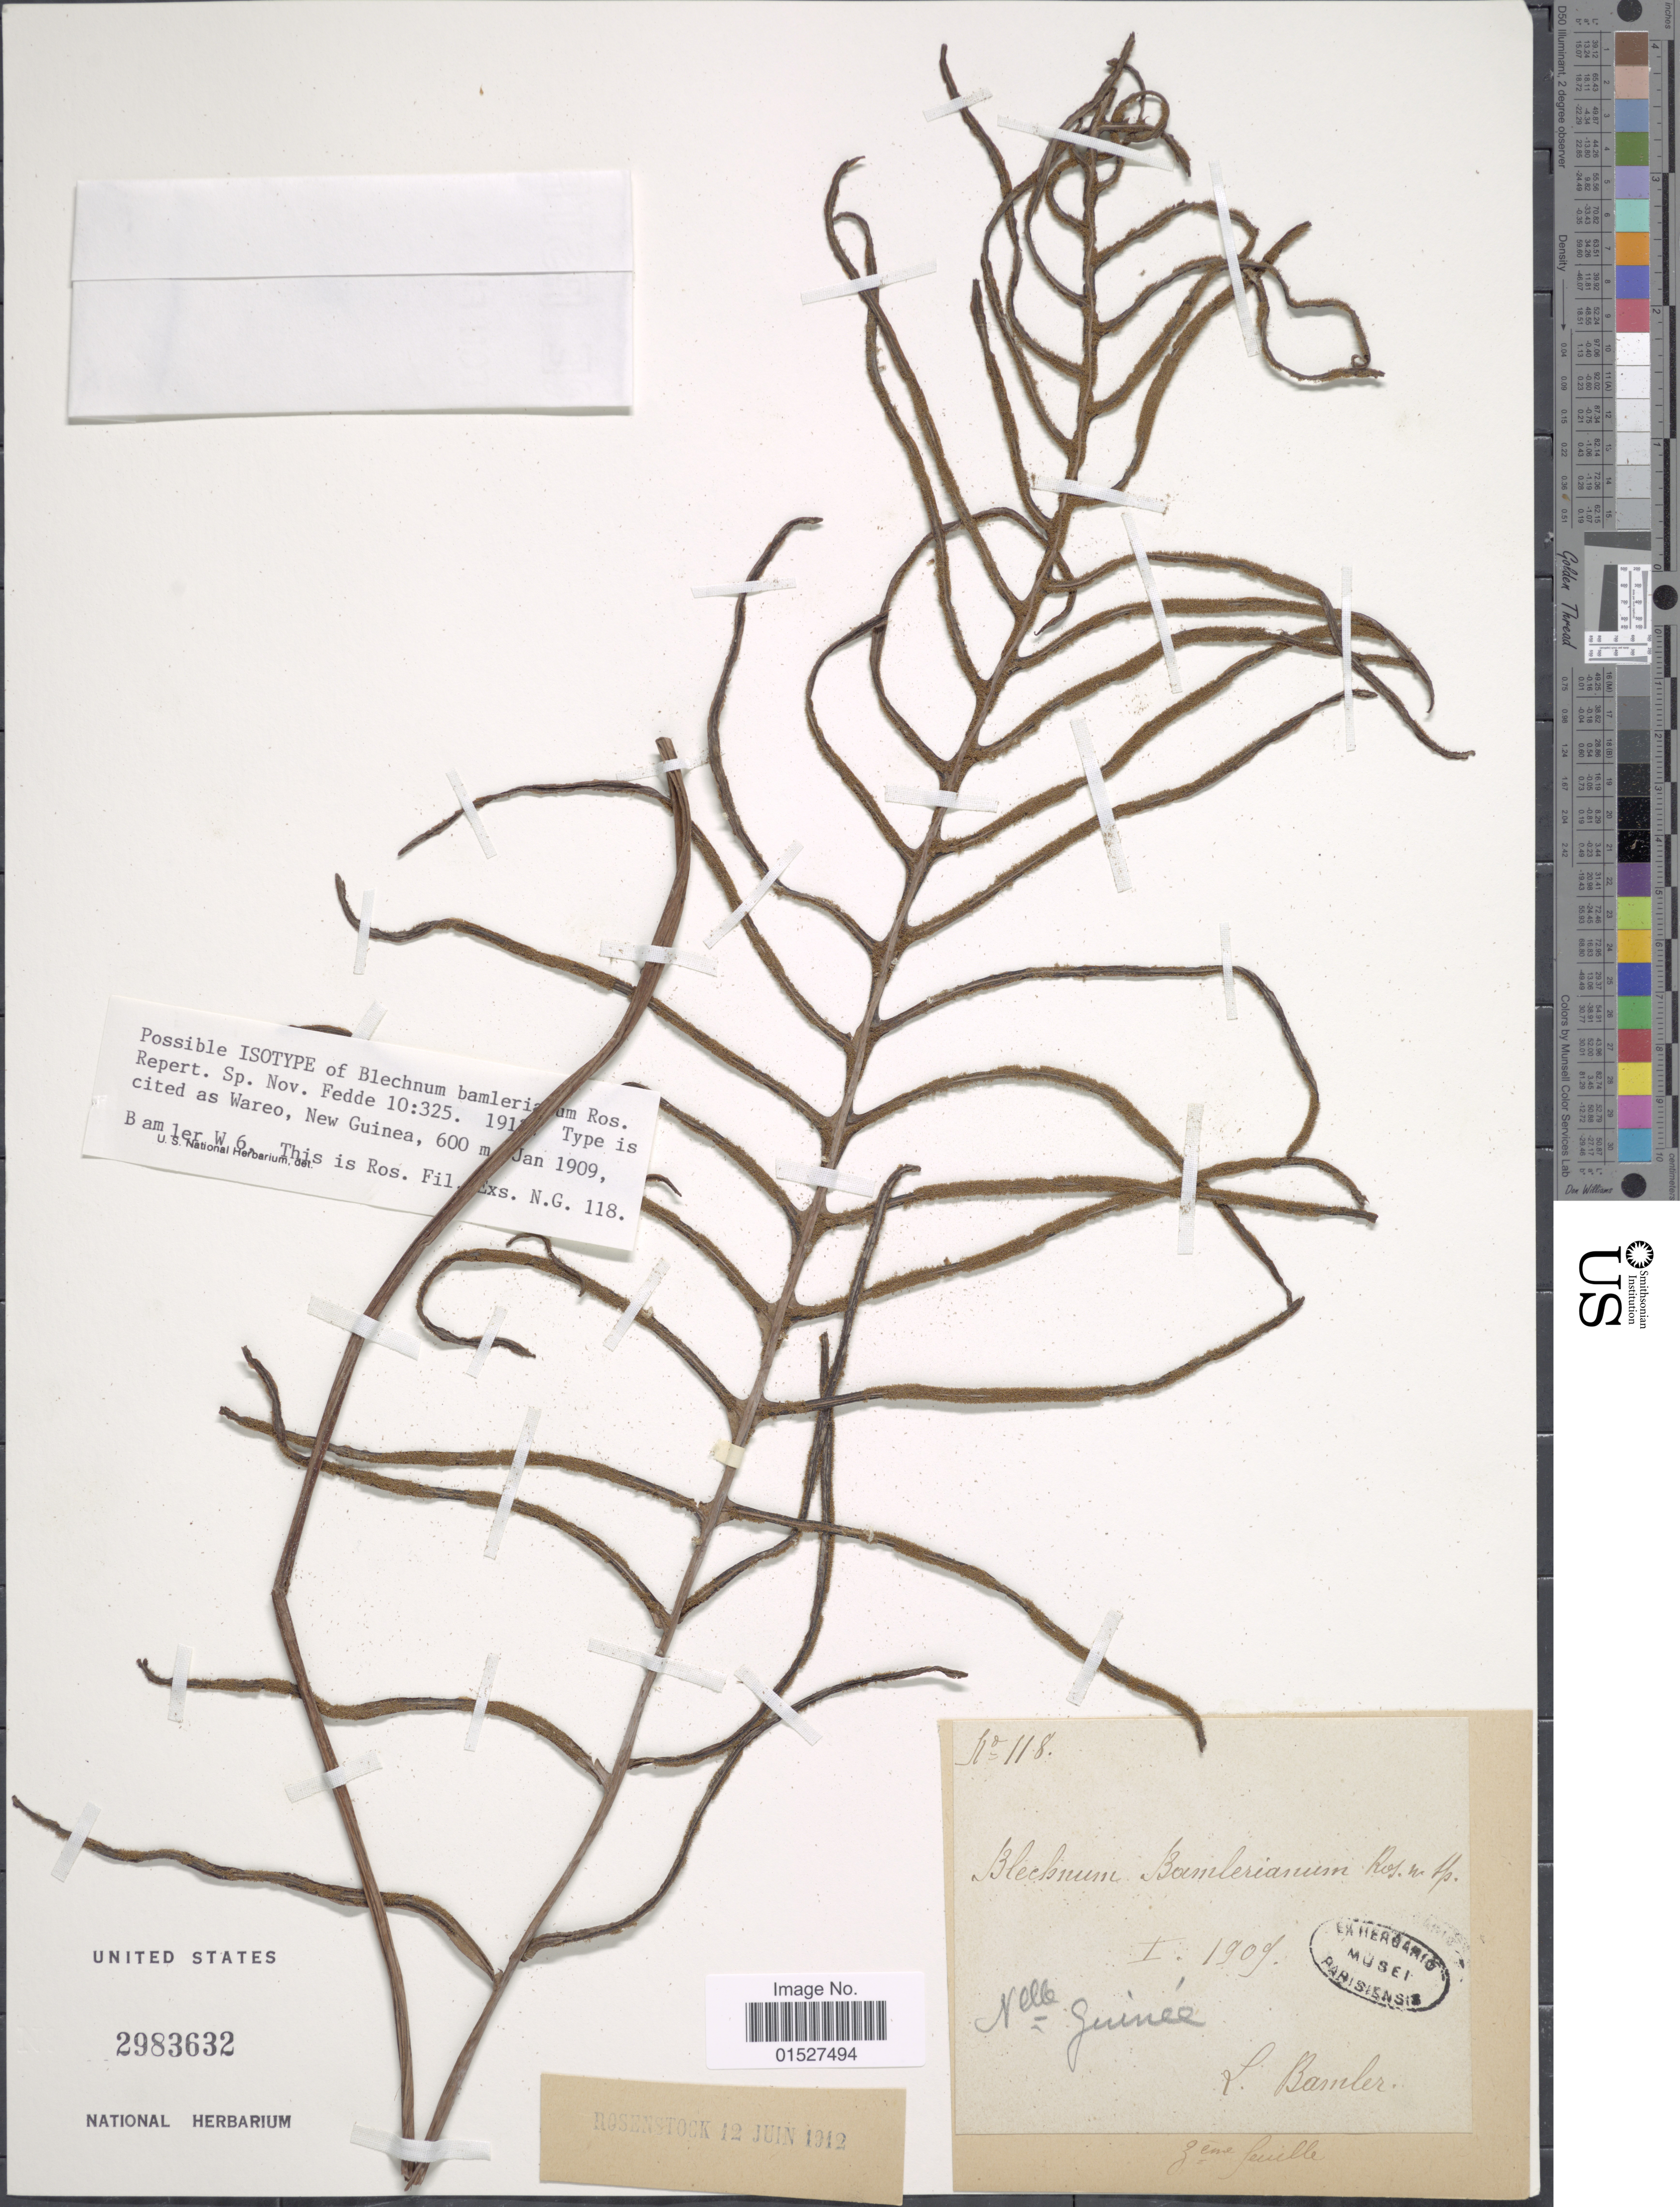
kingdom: Plantae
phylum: Tracheophyta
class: Polypodiopsida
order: Polypodiales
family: Blechnaceae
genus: Blechnum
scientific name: Blechnum bamlerianum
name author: Rosenst.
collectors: Bamler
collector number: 118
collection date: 1909-01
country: Papua New Guinea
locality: Nelle Guinea.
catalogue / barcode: US 2983632